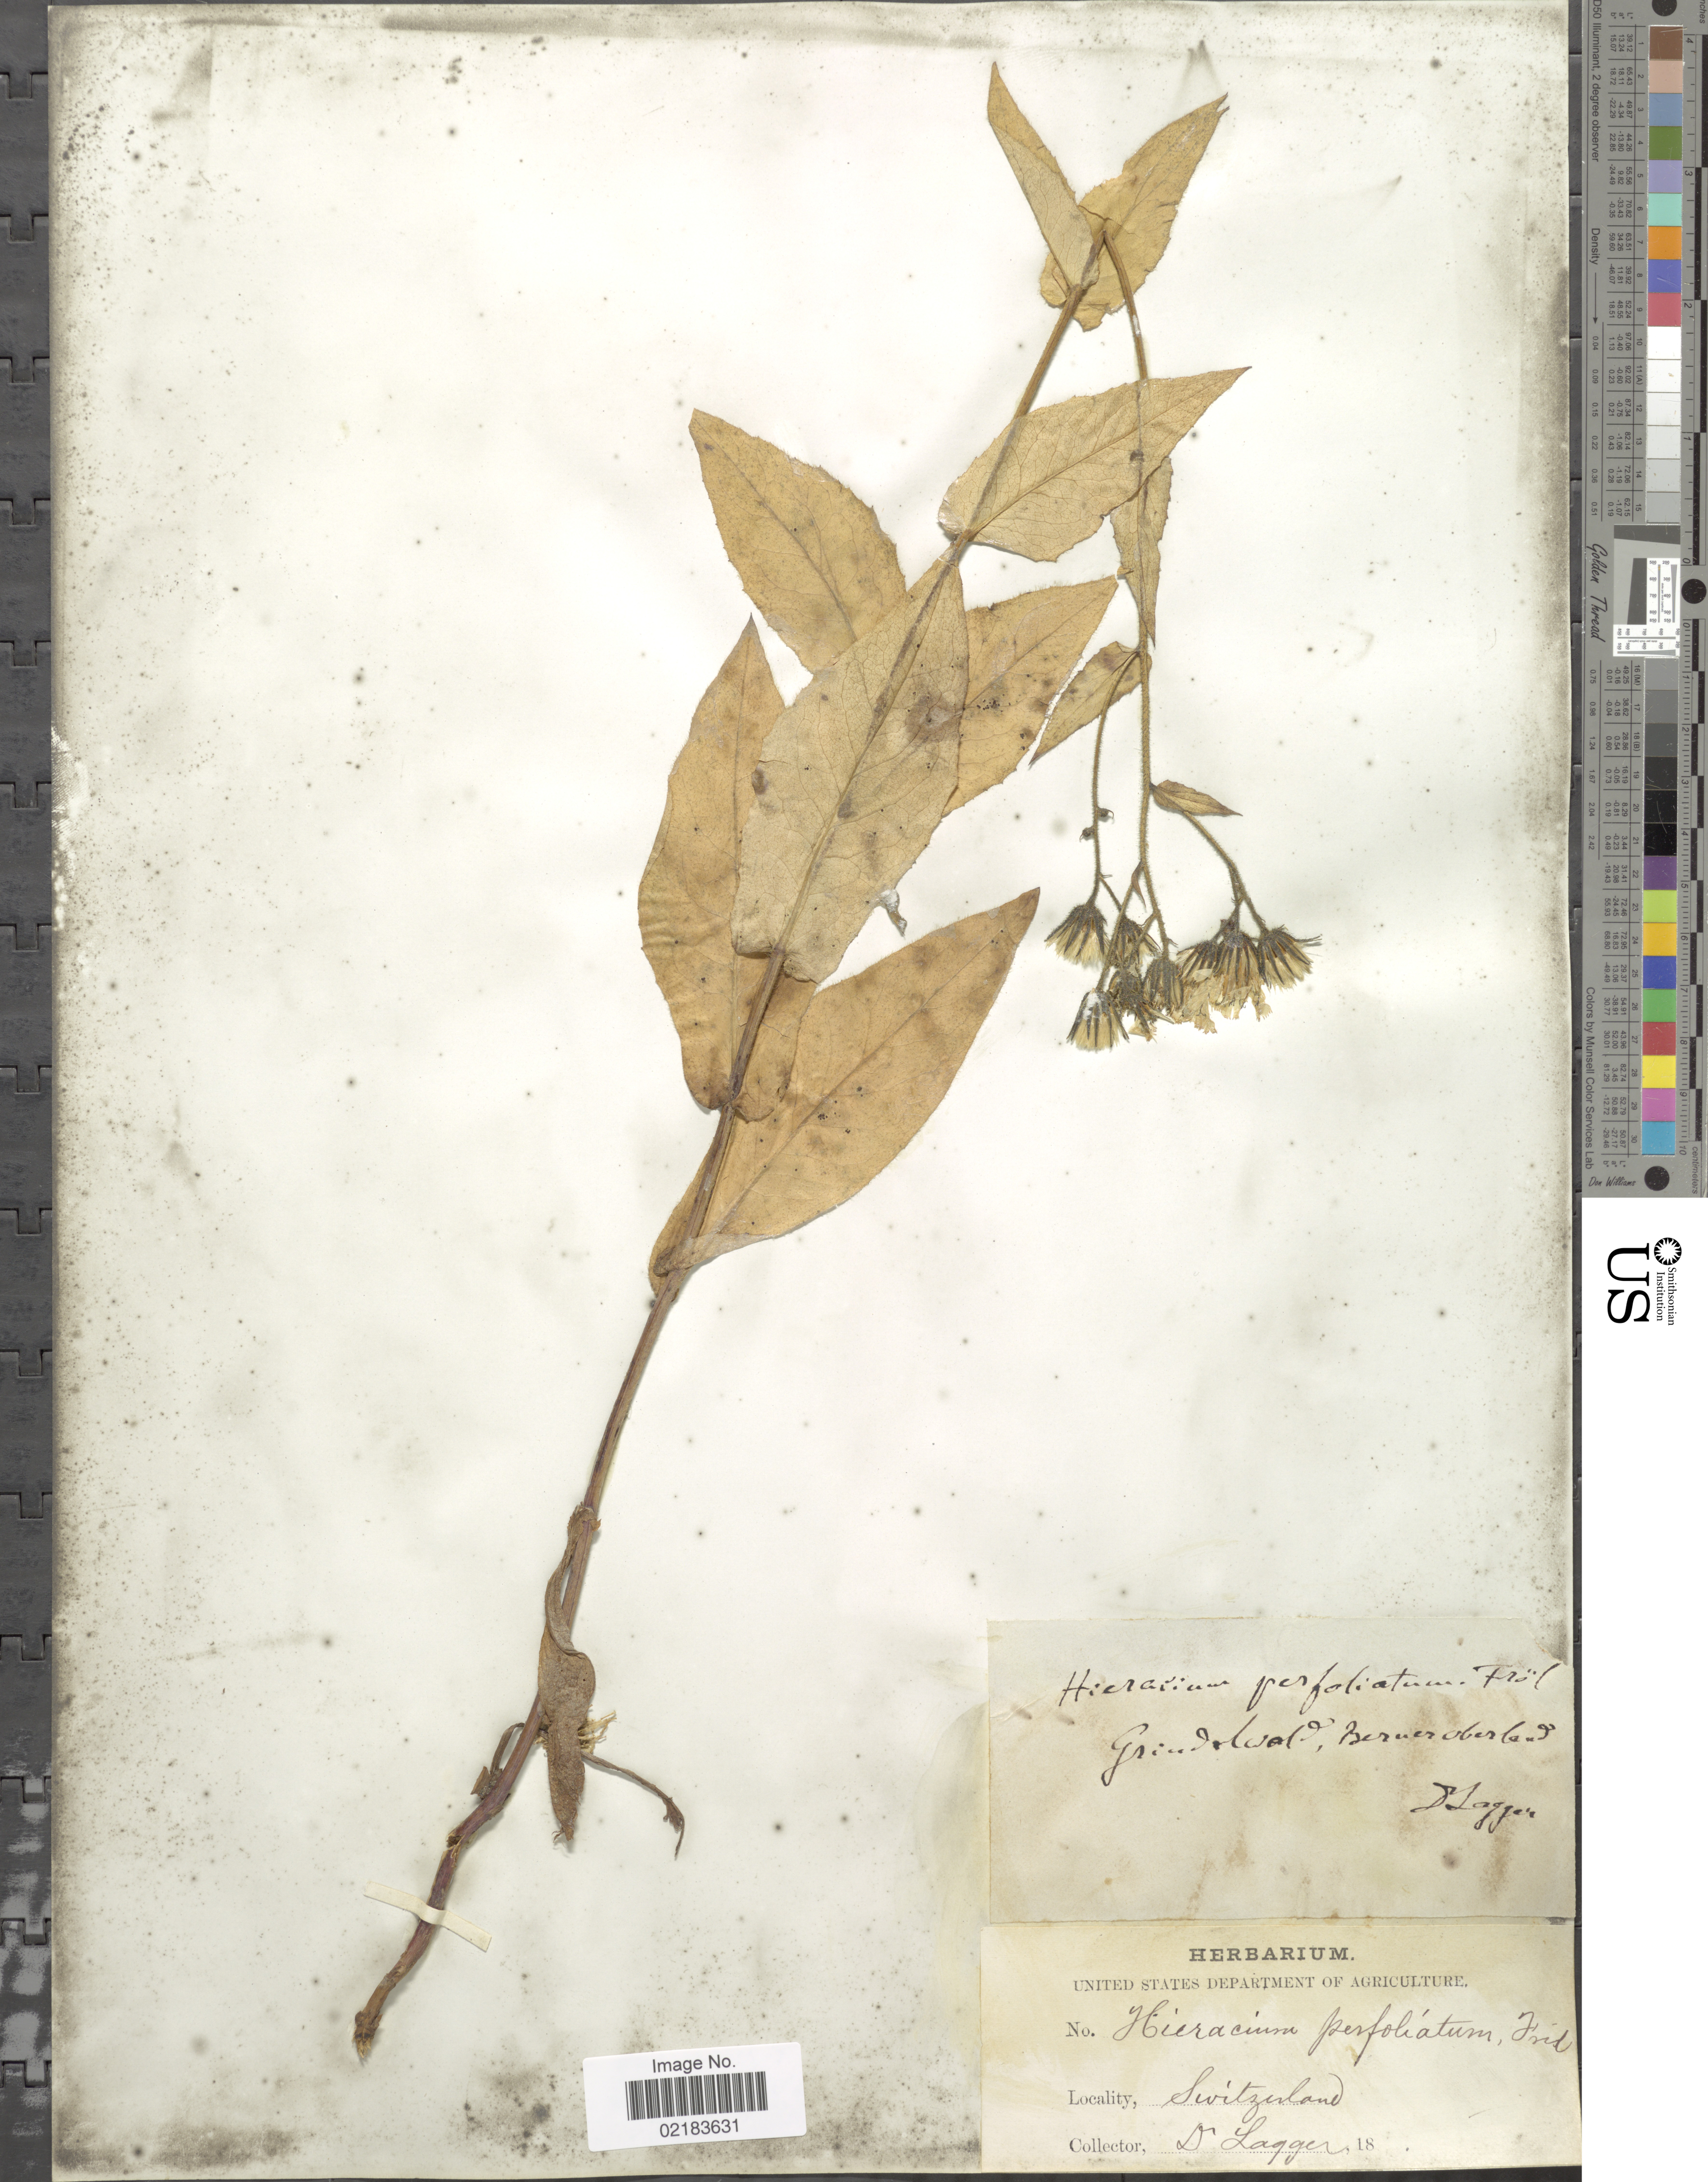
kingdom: Plantae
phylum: Tracheophyta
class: Magnoliopsida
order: Asterales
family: Asteraceae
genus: Hieracium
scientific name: Hieracium prenanthoides subsp. perfoliatum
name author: (Froel.) Fr.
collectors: D. Lagger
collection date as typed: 18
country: Switzerland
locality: Grindelwald, Berner Oberland